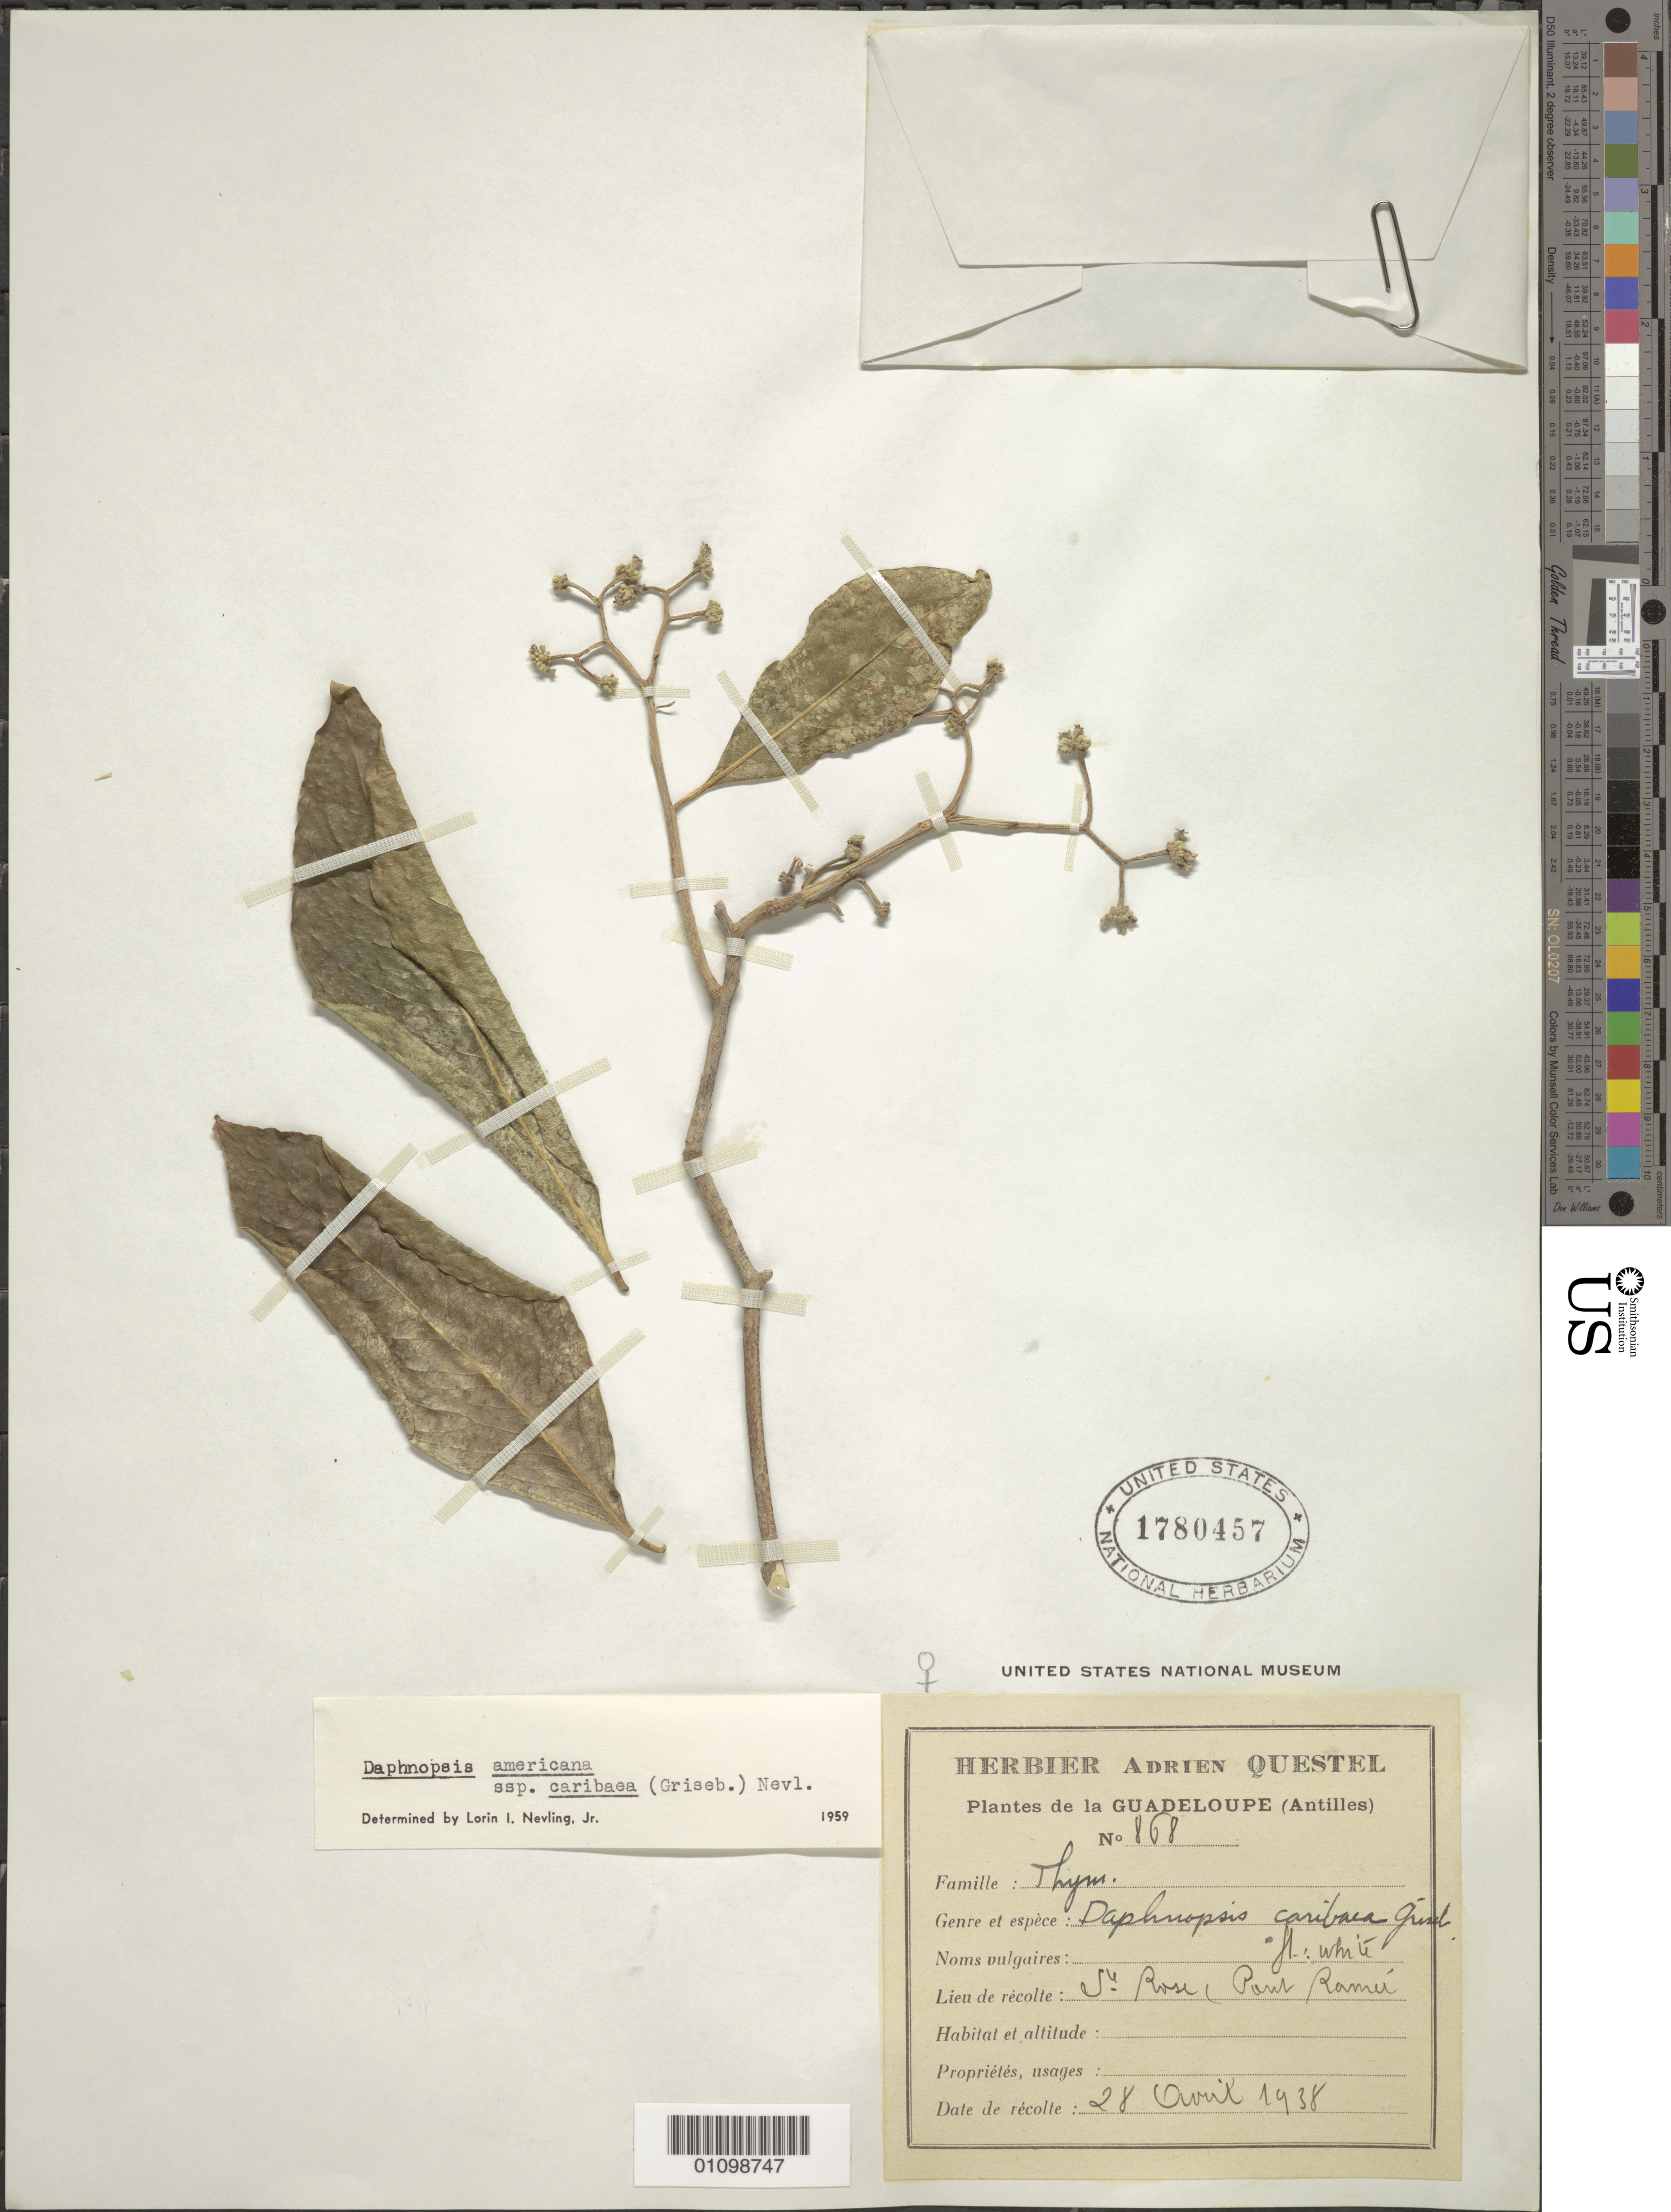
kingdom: Plantae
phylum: Tracheophyta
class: Magnoliopsida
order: Malvales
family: Thymelaeaceae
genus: Daphnopsis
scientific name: Daphnopsis americana subsp. caribaea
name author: (Griseb.) Nevling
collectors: A. Questel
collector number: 868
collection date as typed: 28 Apr 1938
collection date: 1938-04-28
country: Guadeloupe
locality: St. Rose, Paul Ramu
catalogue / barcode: US 1780457